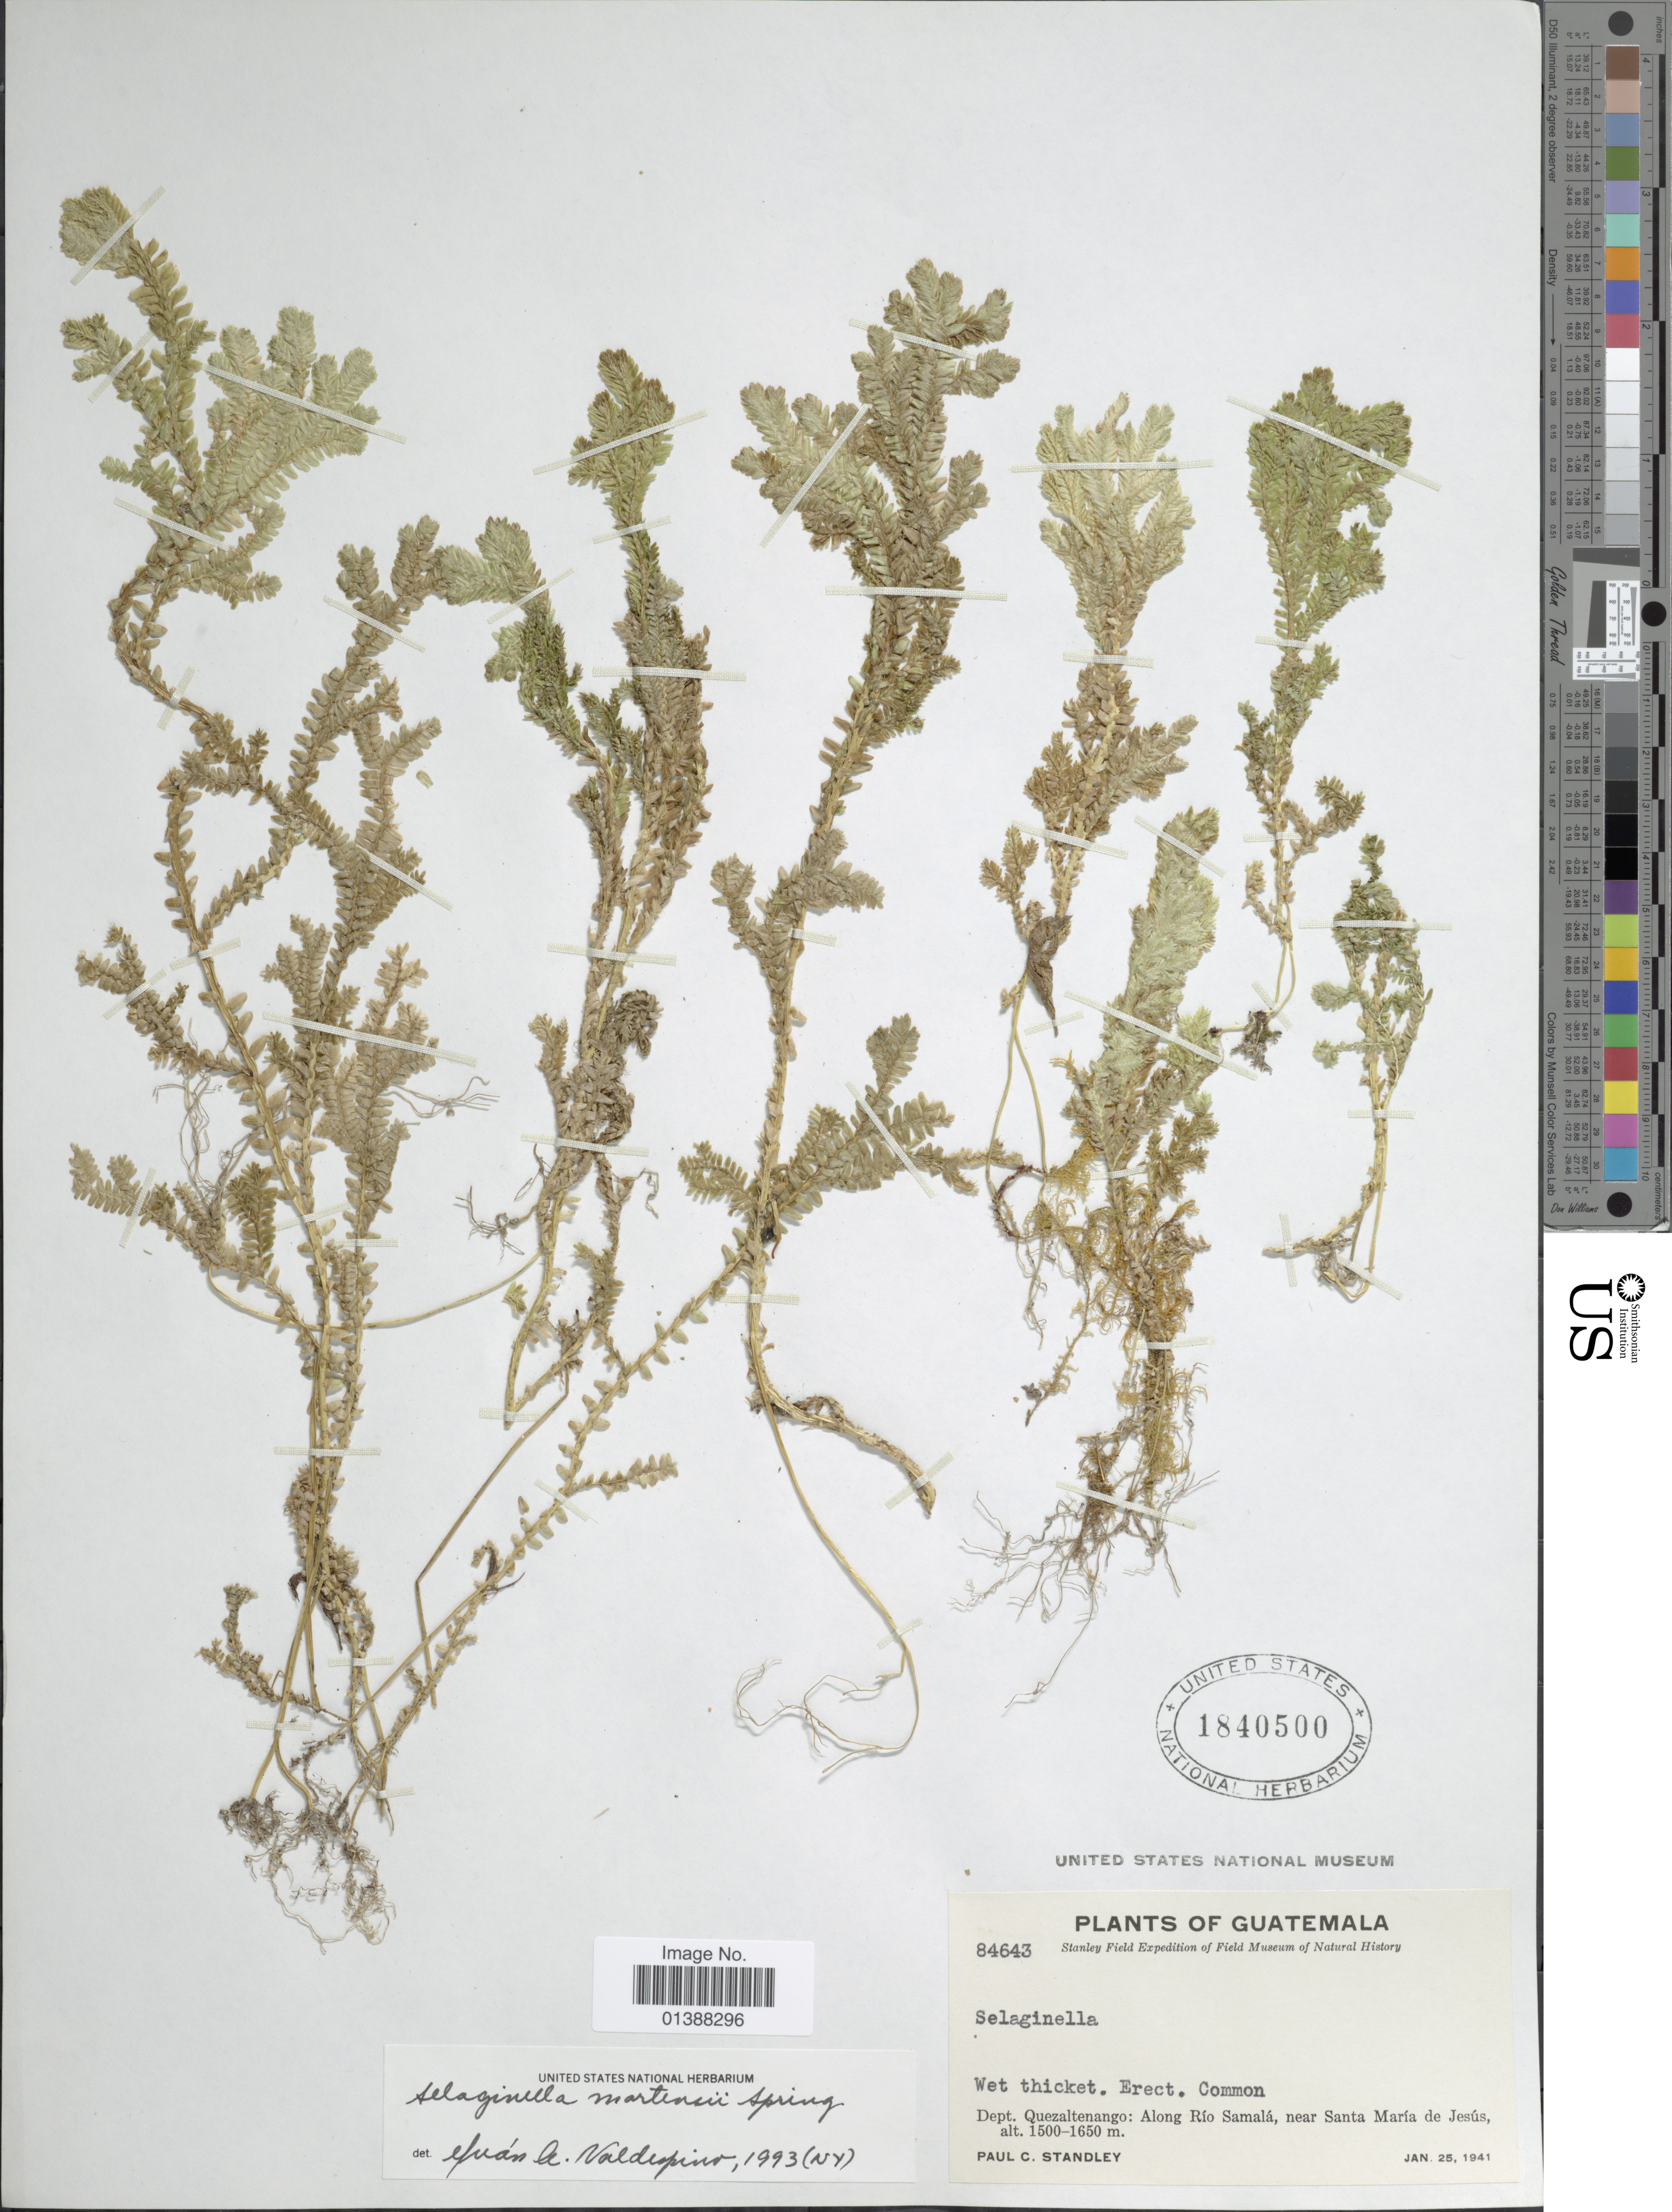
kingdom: Plantae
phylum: Tracheophyta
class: Lycopodiopsida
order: Selaginellales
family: Selaginellaceae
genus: Selaginella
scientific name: Selaginella martensii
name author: Spring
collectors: P. C. Standley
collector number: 84643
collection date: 1941-01-25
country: Guatemala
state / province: Quetzaltenango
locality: Along Río Samalá, near Santa María de Jesús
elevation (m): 1500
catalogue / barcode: US 1840500